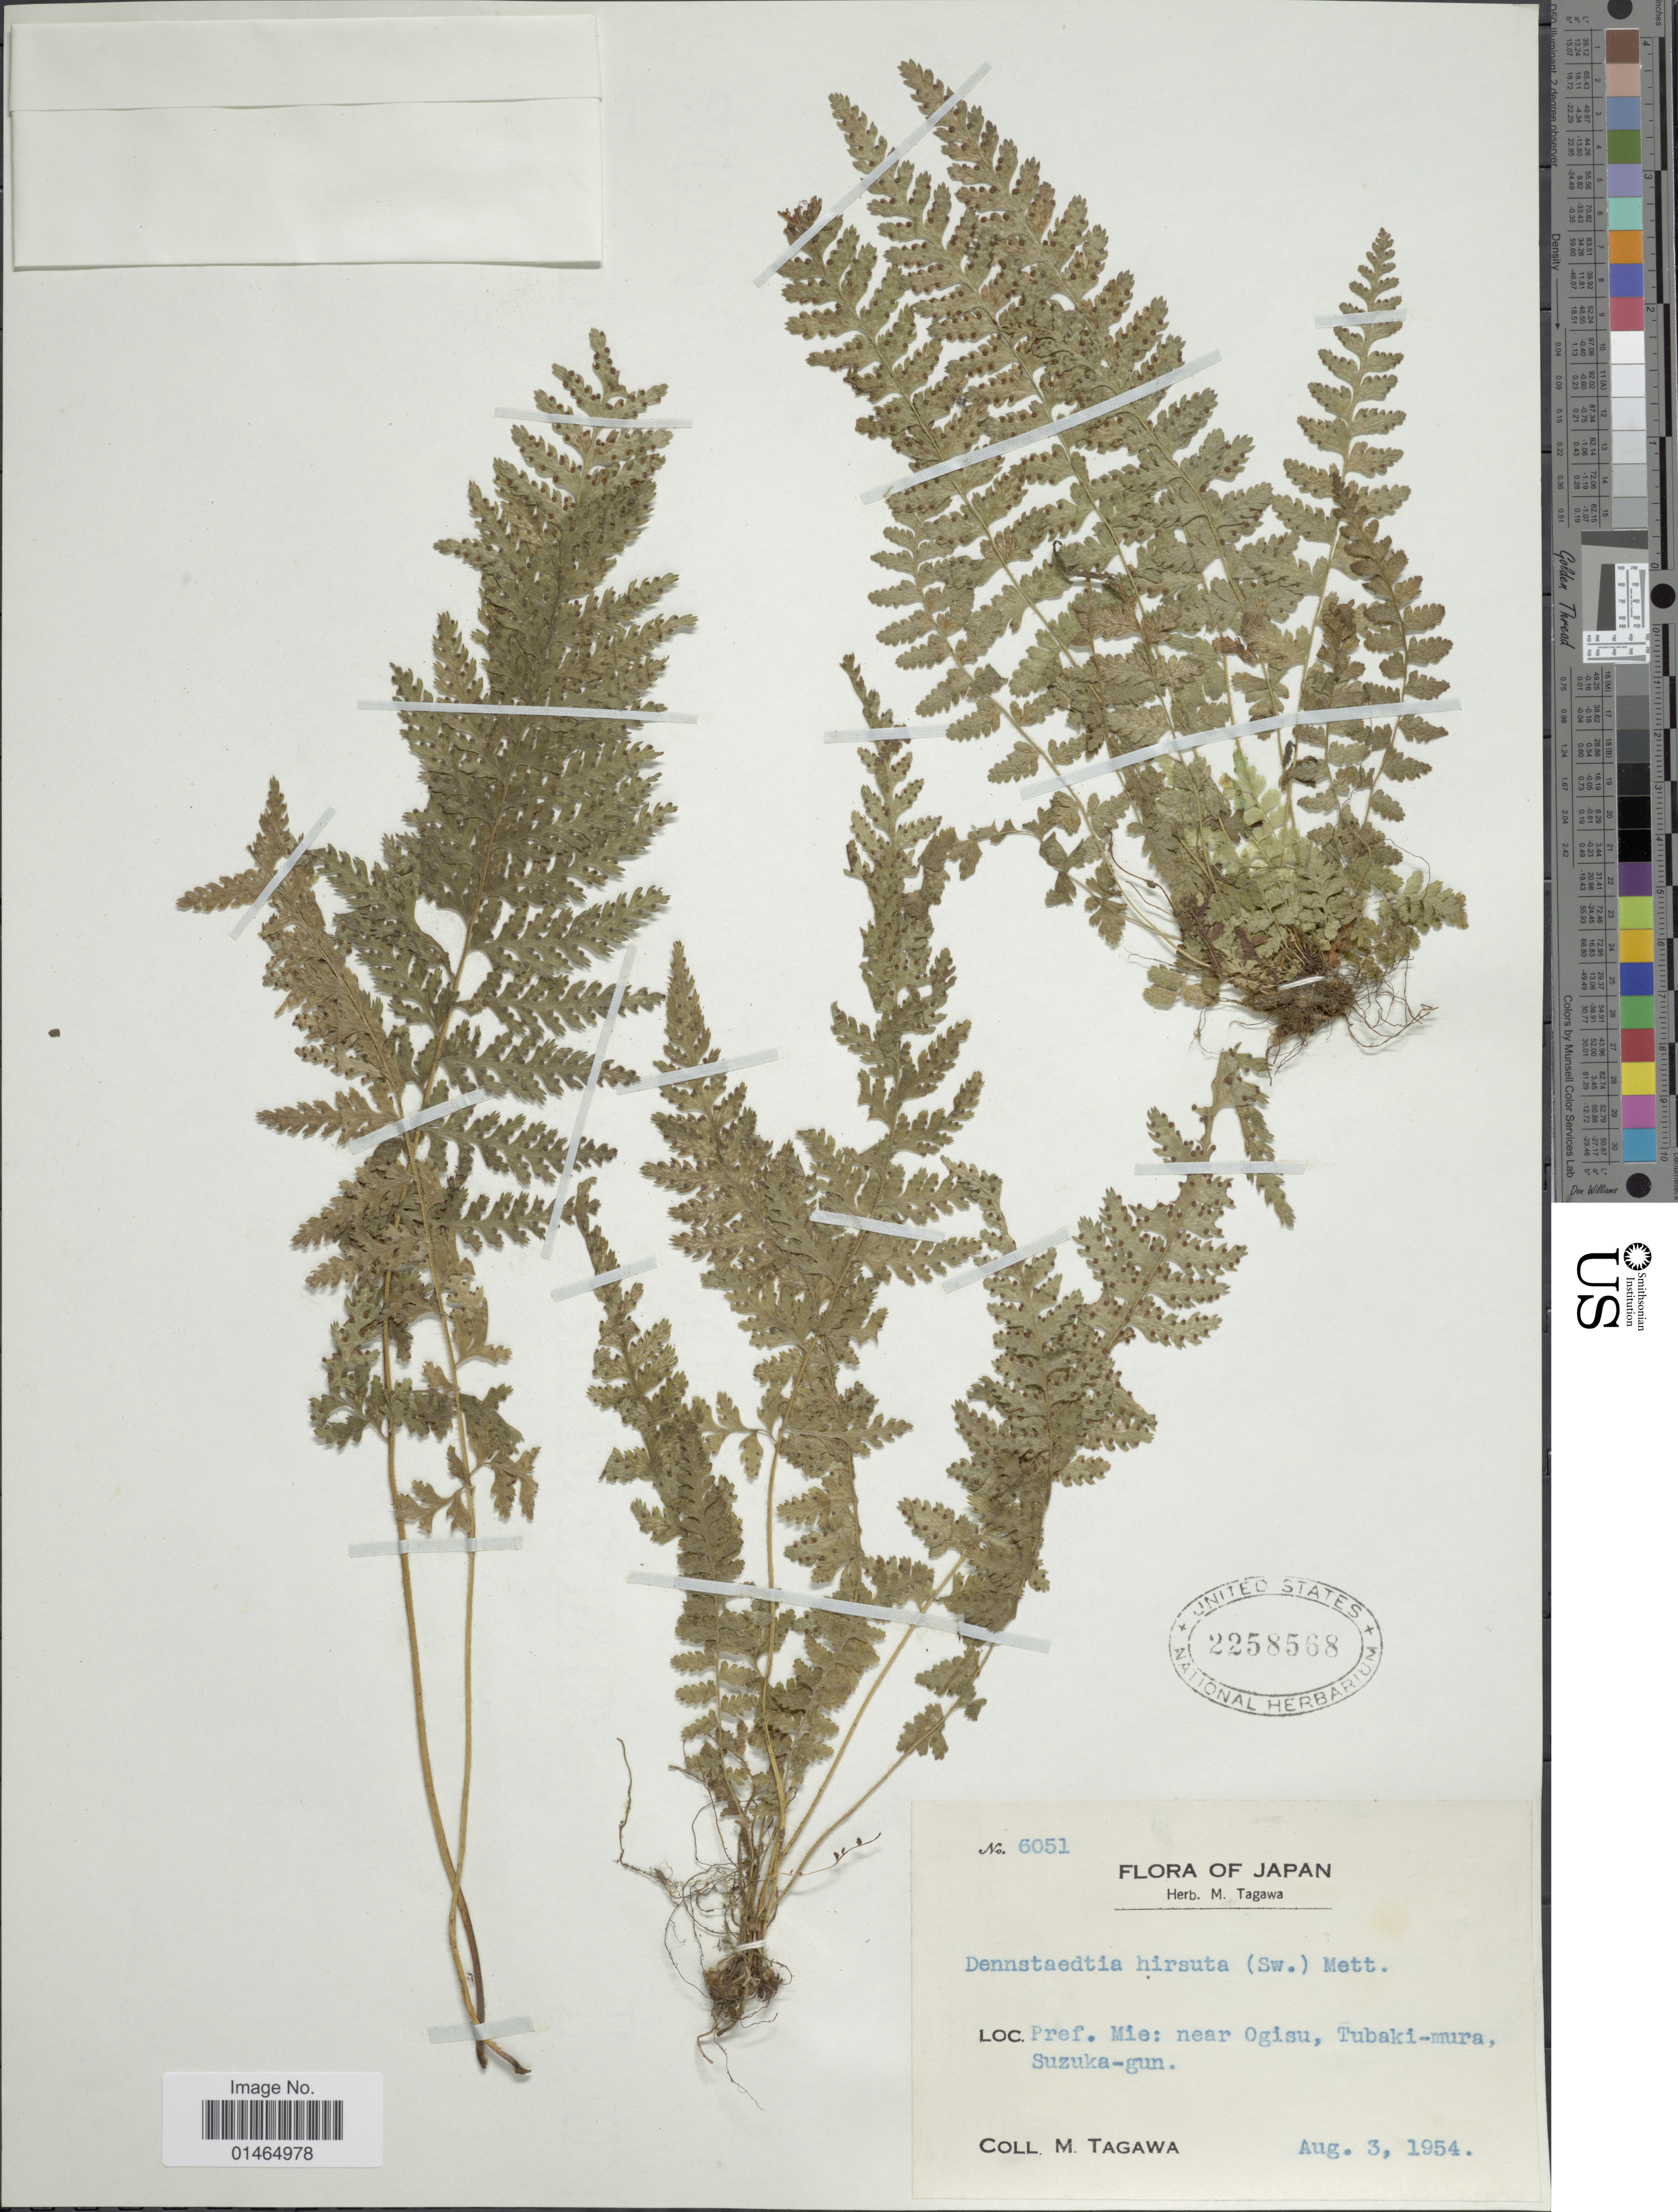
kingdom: Plantae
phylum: Tracheophyta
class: Polypodiopsida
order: Polypodiales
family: Dennstaedtiaceae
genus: Dennstaedtia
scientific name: Dennstaedtia hirsuta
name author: (Sw.) Mett. ex Miq.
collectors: M. Tagawa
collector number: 6051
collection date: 1954-08-03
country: Japan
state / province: Mie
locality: Near Ogisu, Tubaki-mura, Suzuka-gun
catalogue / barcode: US 2258568